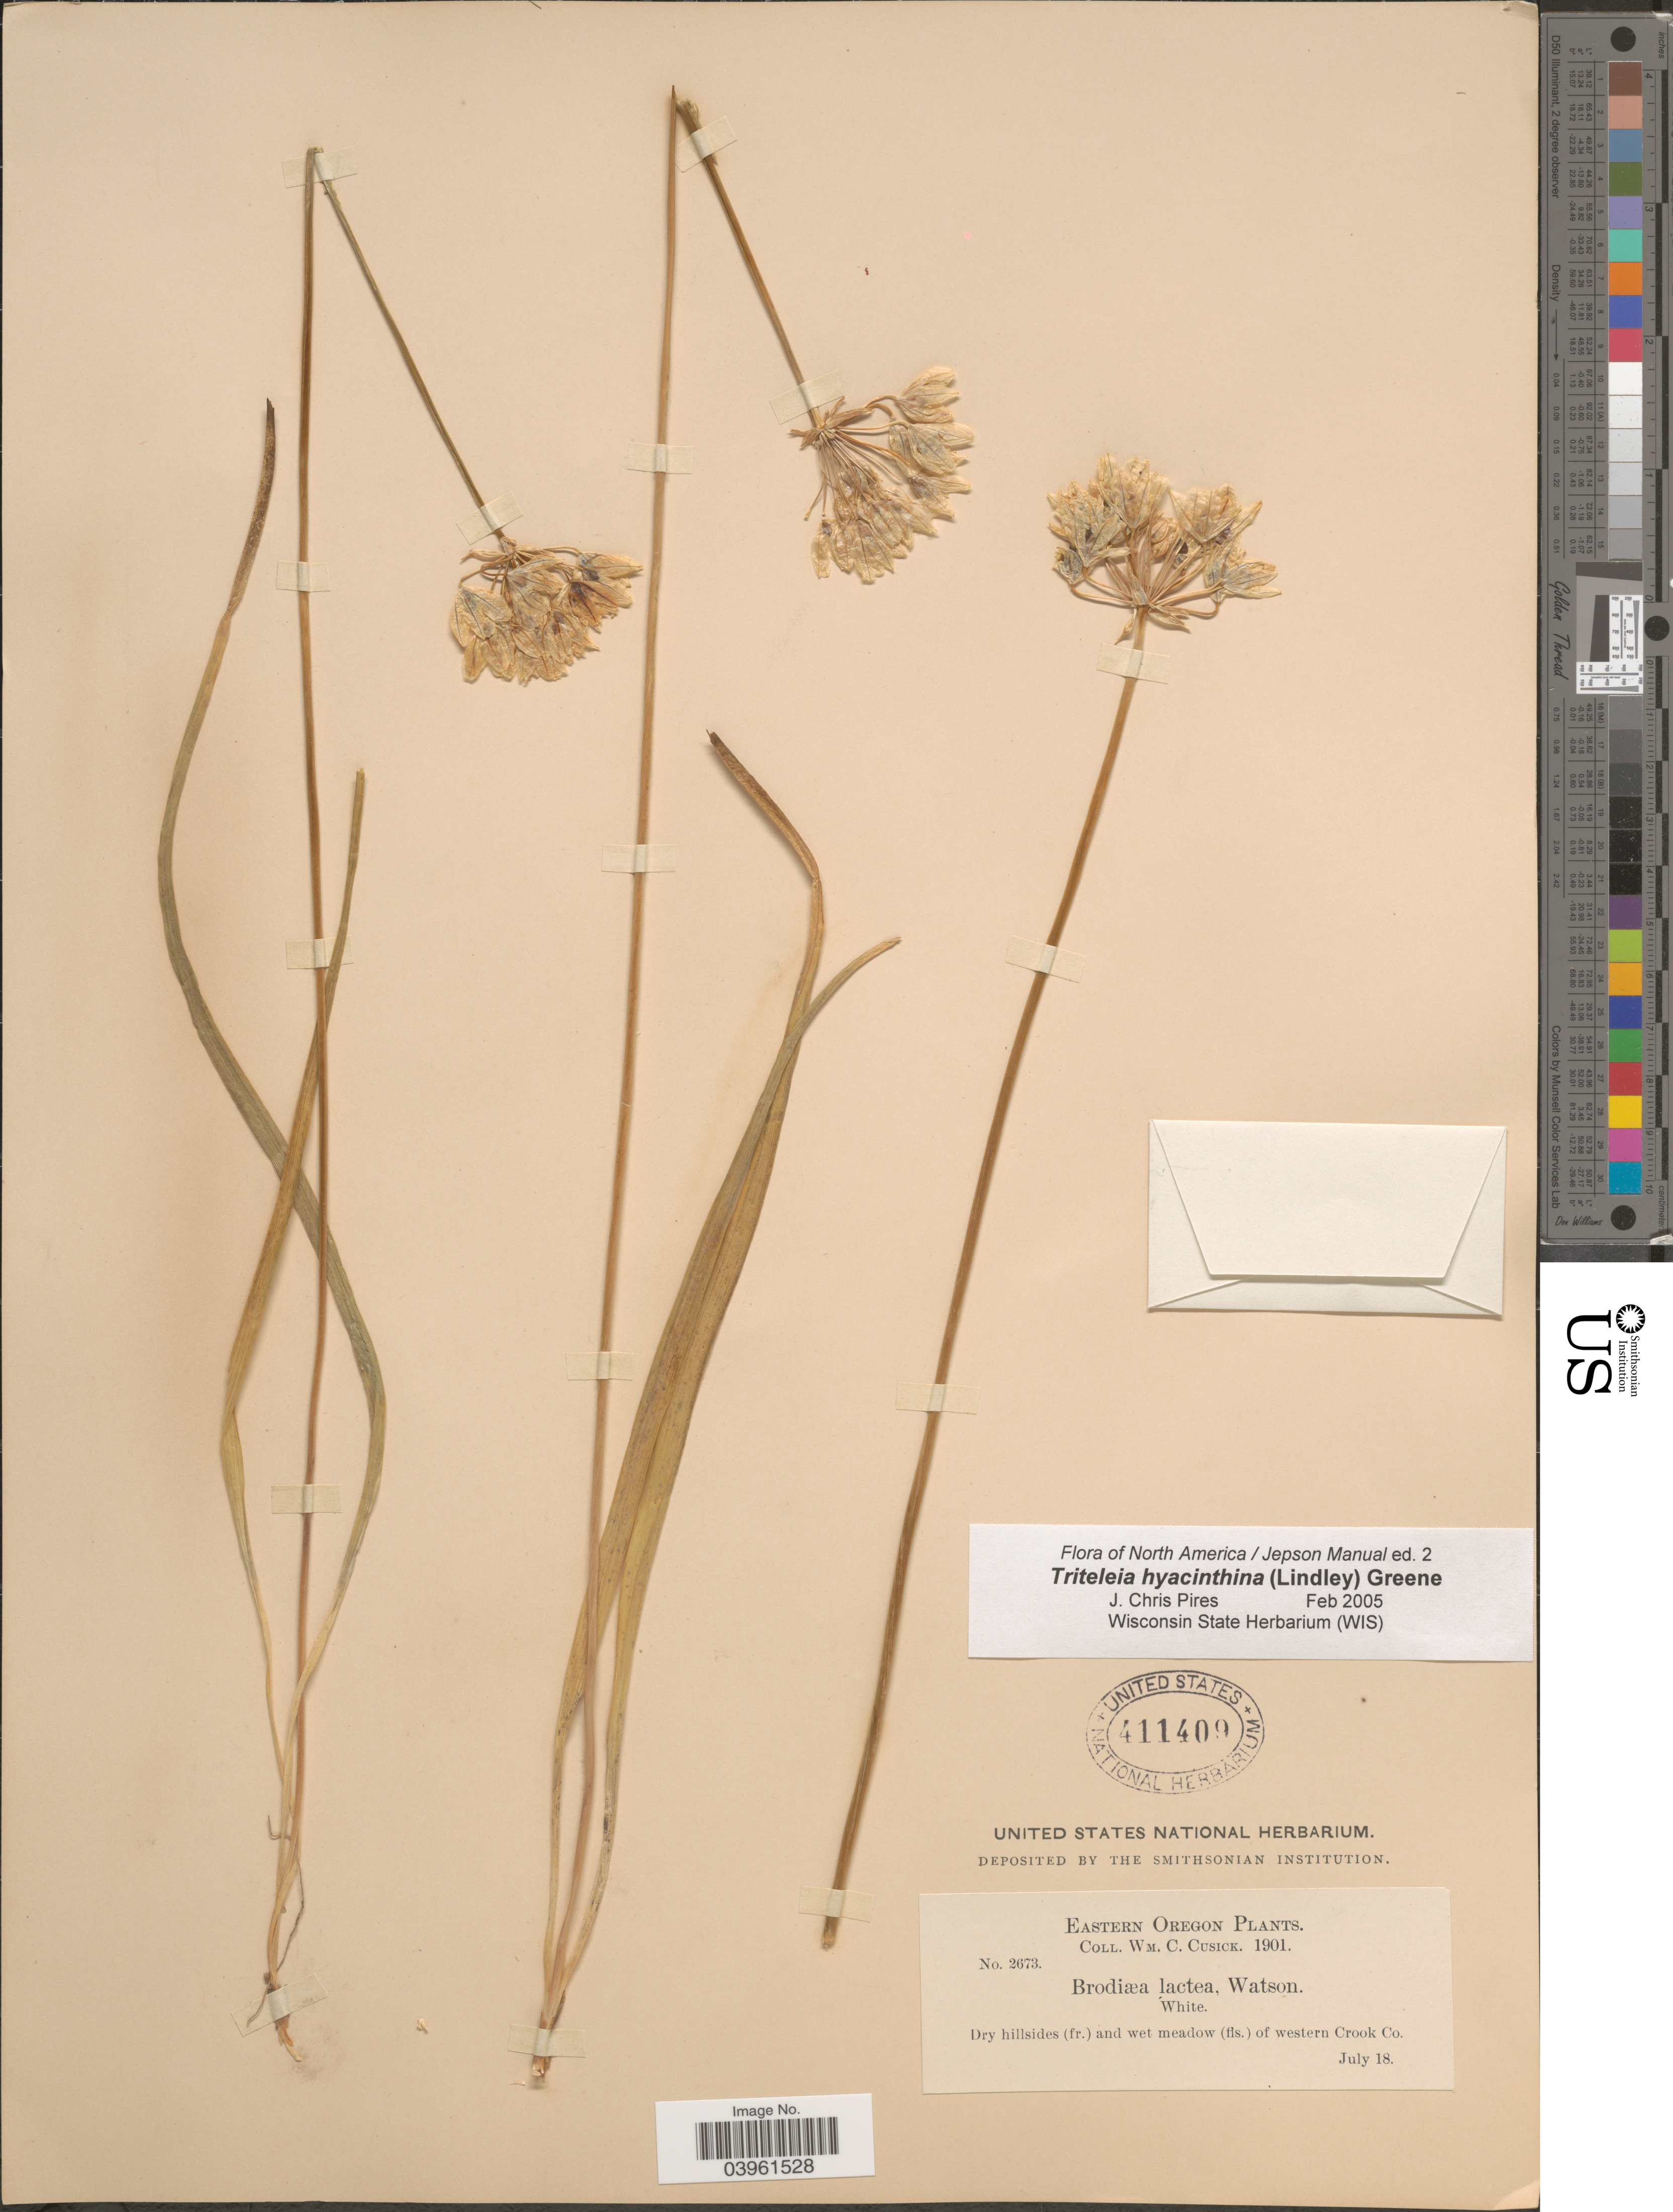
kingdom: Plantae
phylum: Tracheophyta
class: Liliopsida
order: Asparagales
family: Asparagaceae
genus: Triteleia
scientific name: Triteleia hyacinthina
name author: (Lindl.) Greene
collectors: W. C. Cusick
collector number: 2673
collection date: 1901-07-18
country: United States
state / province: Oregon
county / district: Crook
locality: Eastern Oregon. Western Crook Co.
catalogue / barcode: US 411409